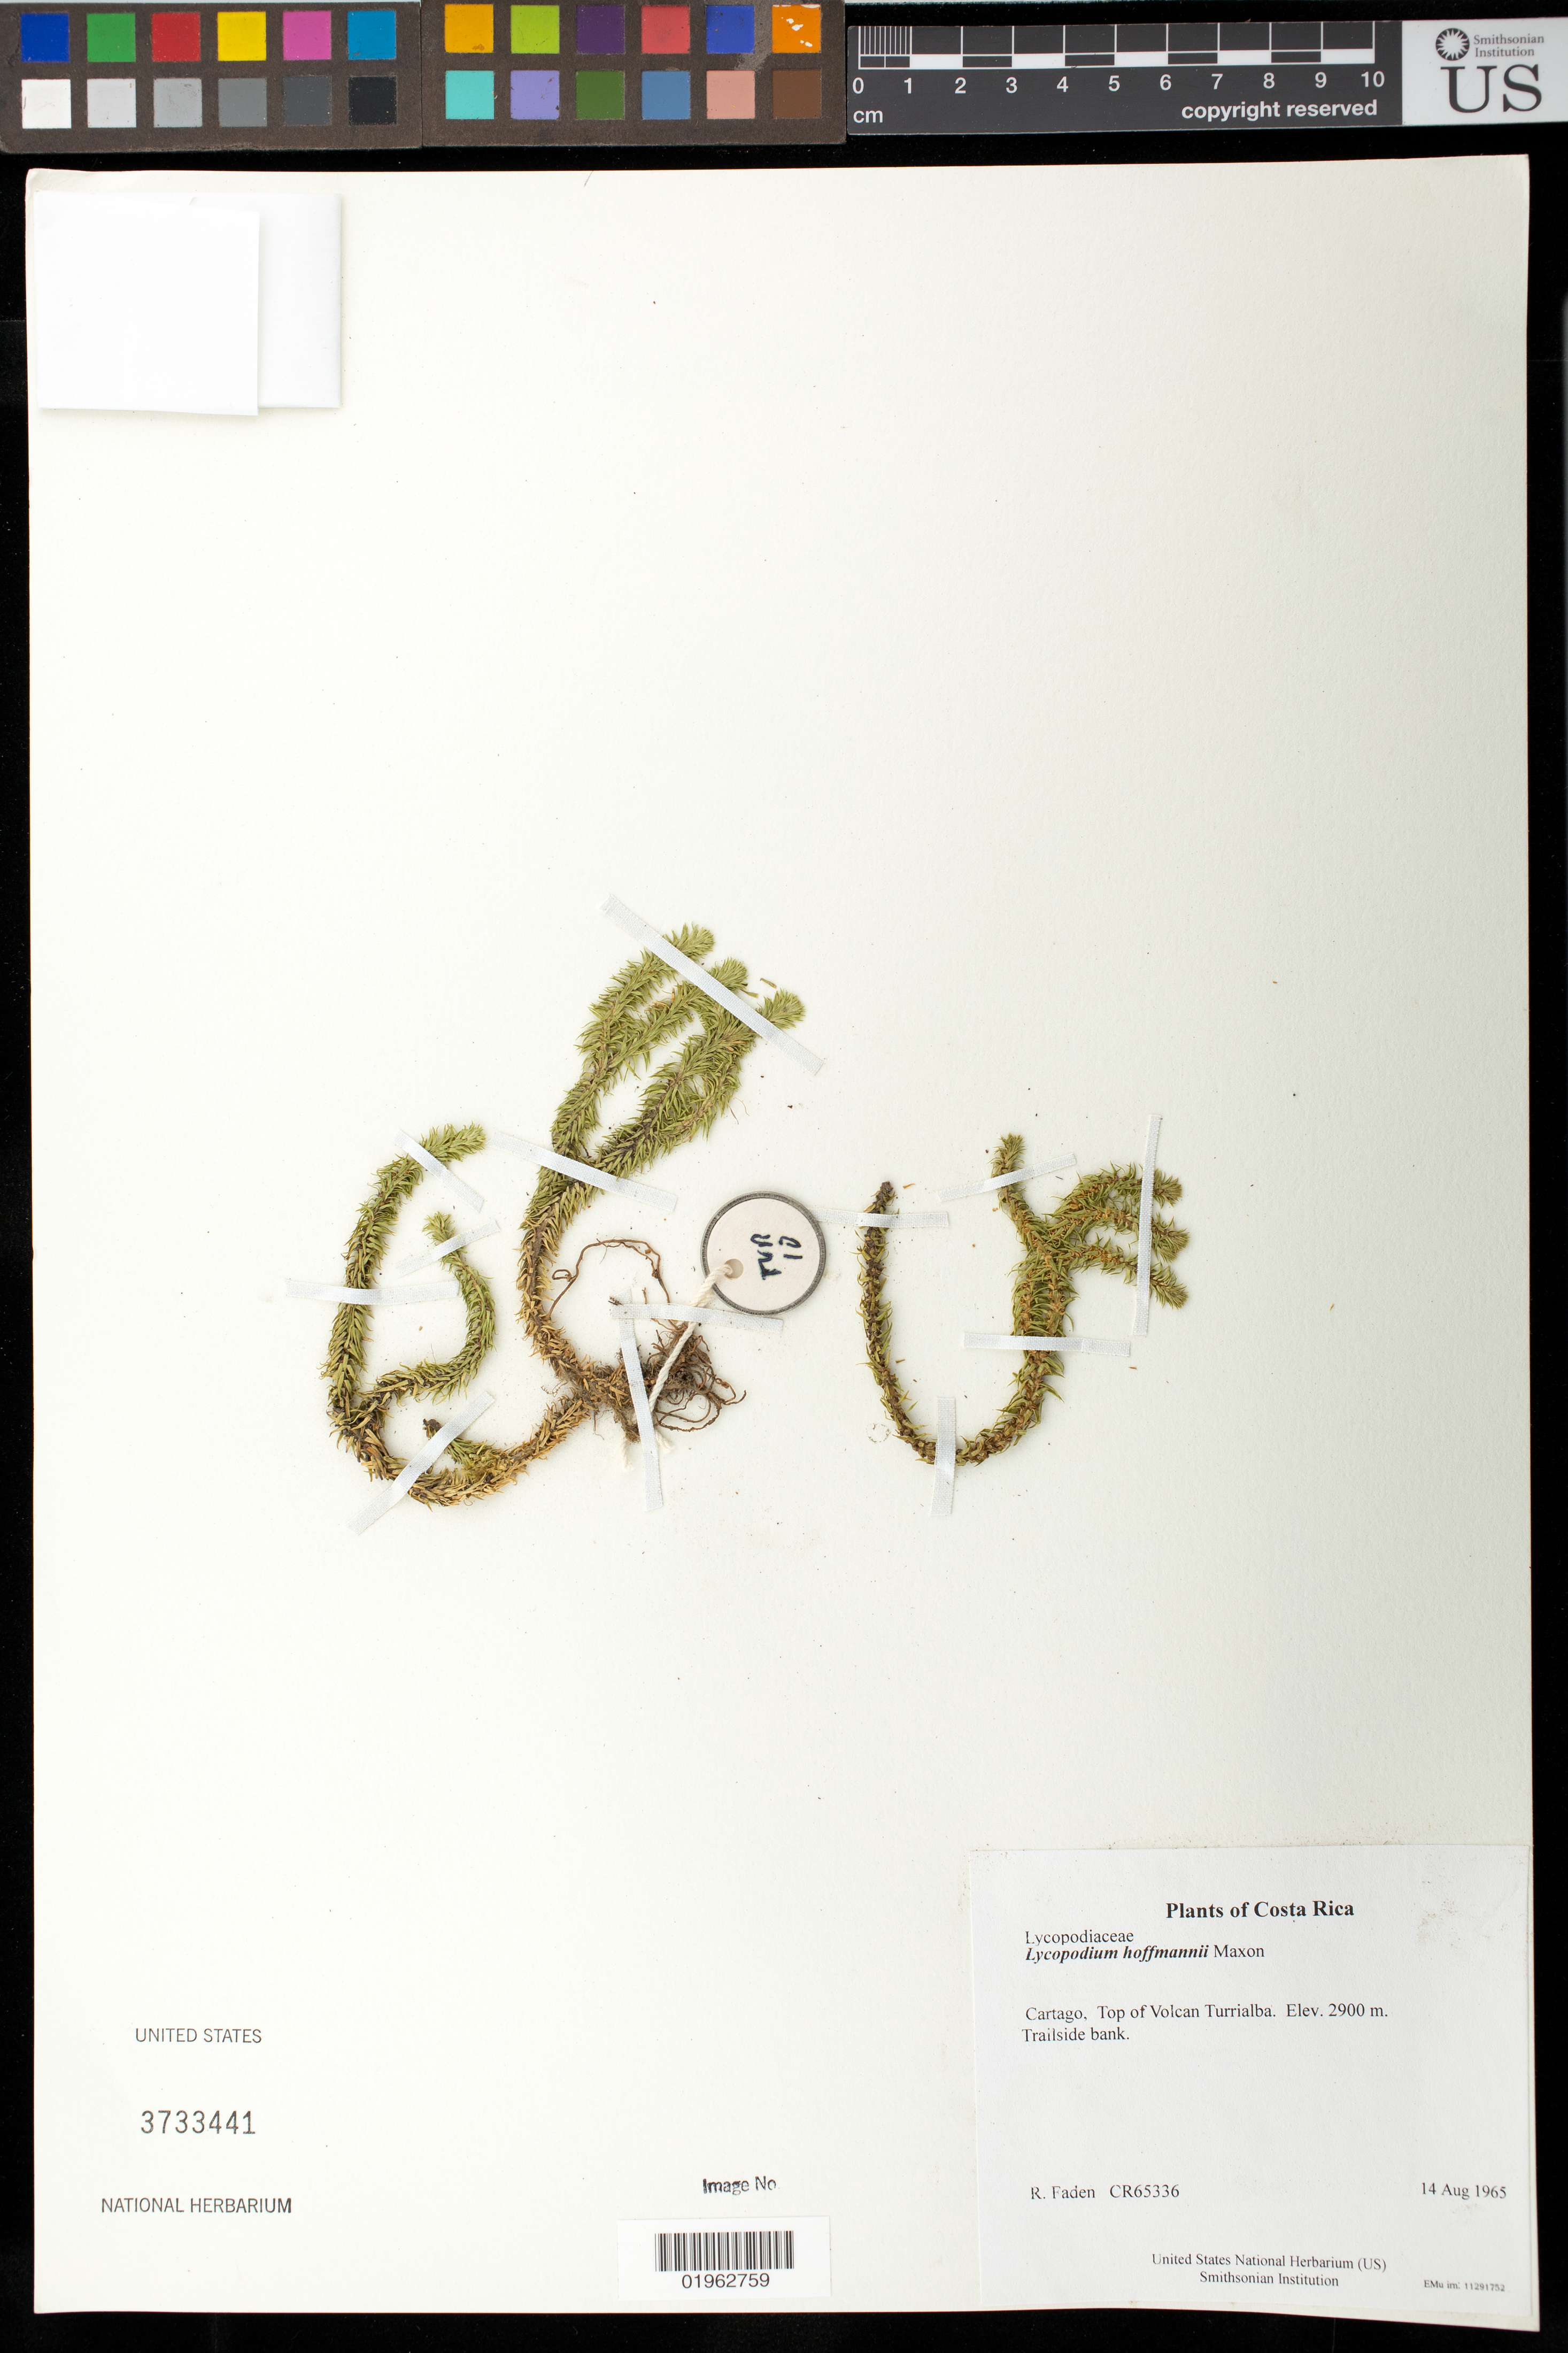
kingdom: Plantae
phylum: Tracheophyta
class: Lycopodiopsida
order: Lycopodiales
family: Lycopodiaceae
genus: Phlegmariurus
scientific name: Phlegmariurus hoffmannii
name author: (Maxon) B. Øllg.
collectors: R. B. Faden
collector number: CR65336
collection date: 1965-08-14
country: Costa Rica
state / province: Cartago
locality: Top of Volcan Turrialba.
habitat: Trailside bank.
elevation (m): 2900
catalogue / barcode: US 3733441